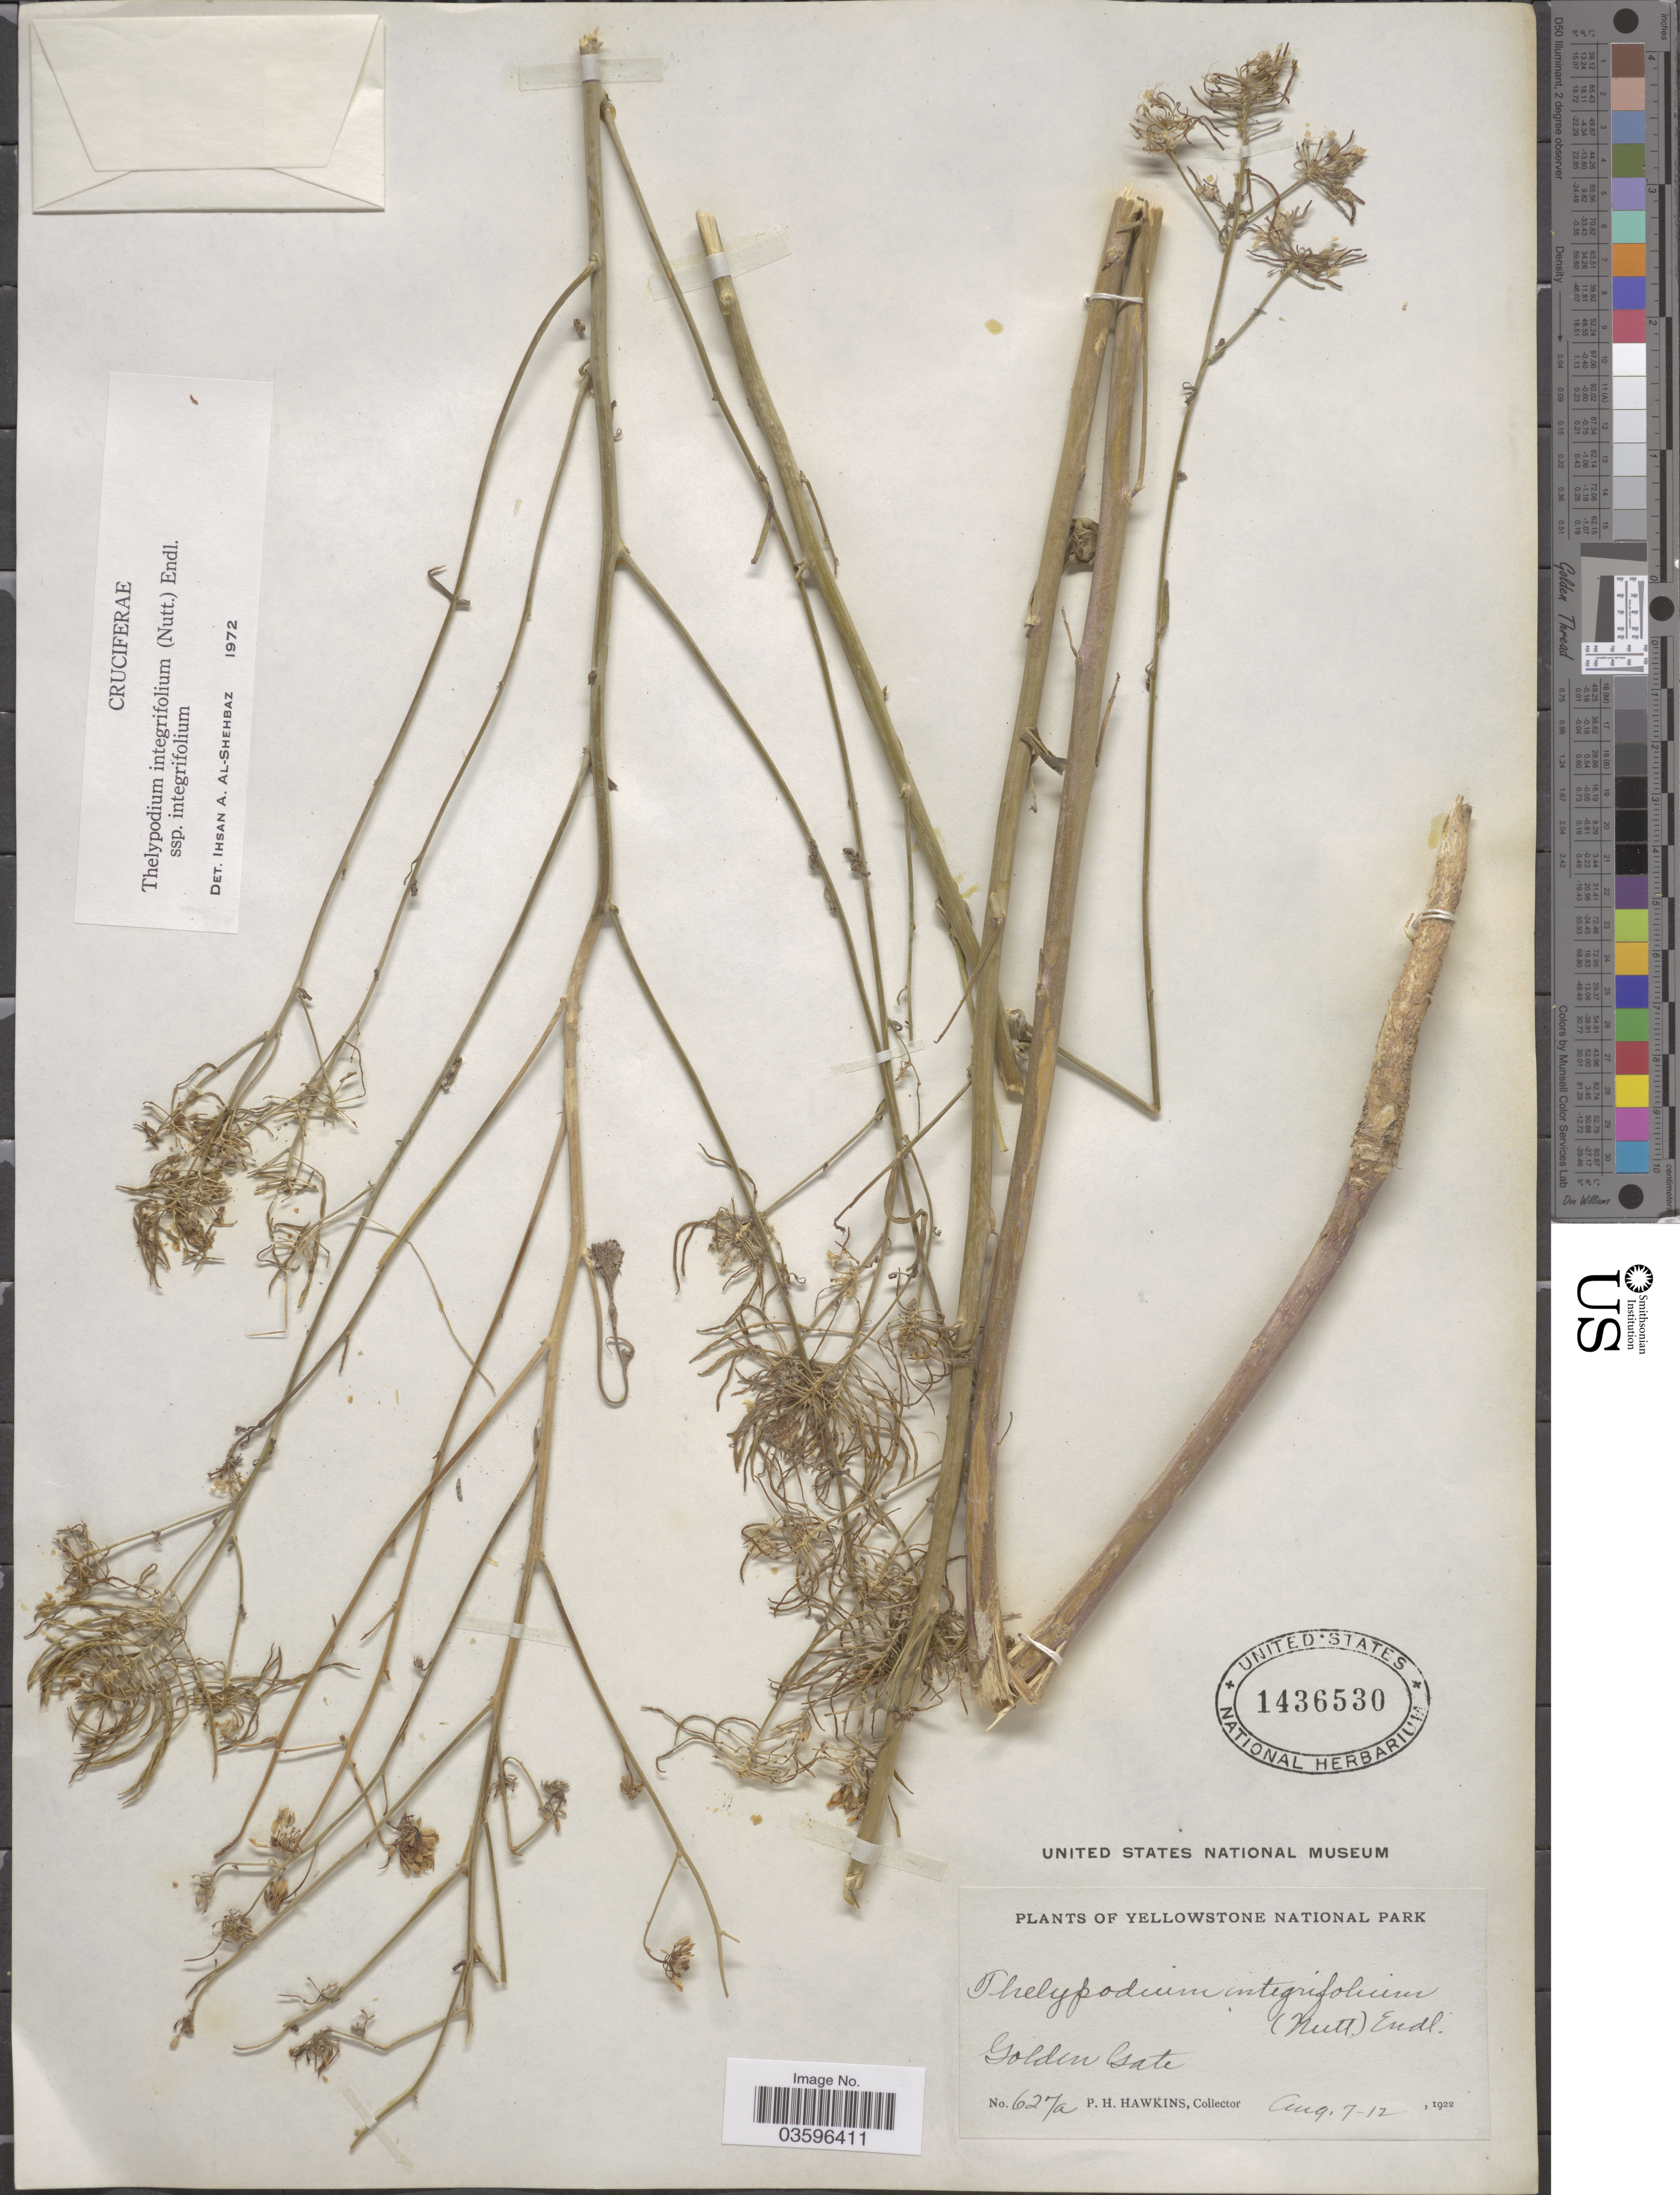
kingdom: Plantae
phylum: Tracheophyta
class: Magnoliopsida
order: Brassicales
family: Brassicaceae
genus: Thelypodium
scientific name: Thelypodium integrifolium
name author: (Nutt.) Endl.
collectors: P. Hawkins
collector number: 627a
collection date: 1922-08-07/1922-08-12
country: United States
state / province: Wyoming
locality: Yellowstone National Park. Golden Gate.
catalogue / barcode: US 1436530